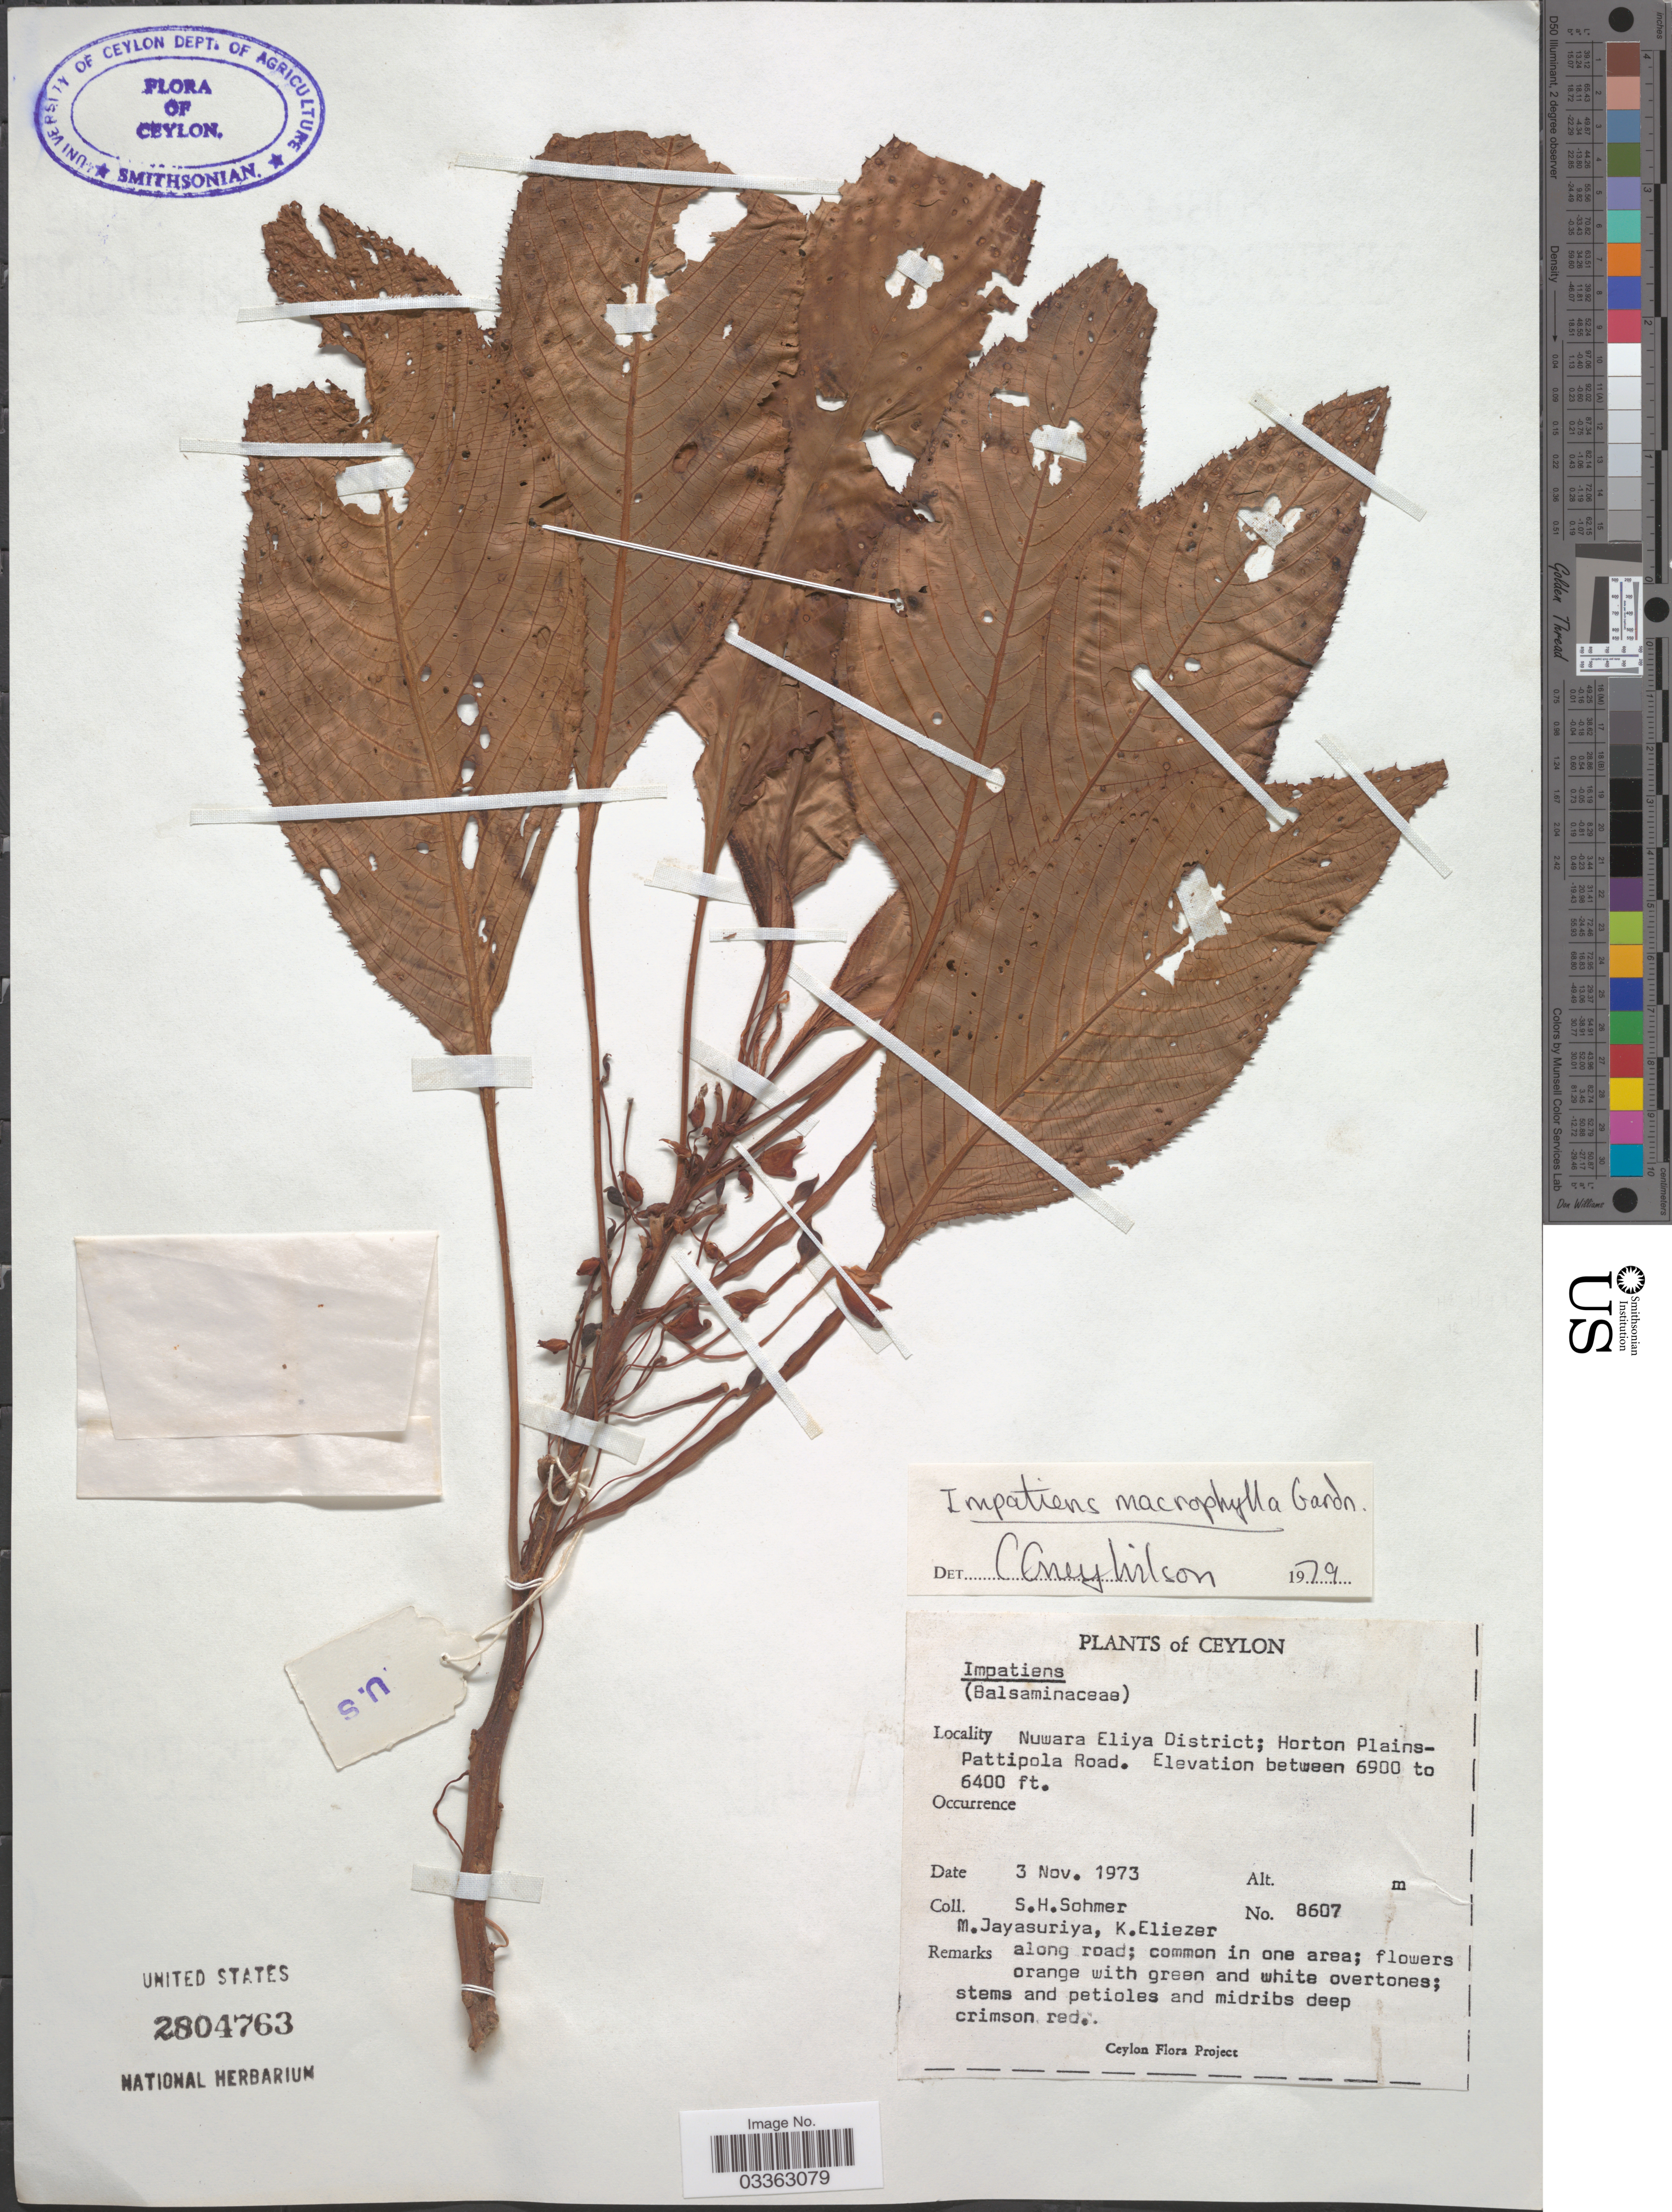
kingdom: Plantae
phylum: Tracheophyta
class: Magnoliopsida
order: Ericales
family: Balsaminaceae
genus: Impatiens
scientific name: Impatiens macrophylla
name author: Gardner ex Hook.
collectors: S. H. Sohmer, M. Jayasuriya & K. Eliezer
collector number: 8607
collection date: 1973-11-03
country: Sri Lanka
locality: Ceylon, Nuwara Eliya District; Horton Plains Pattipola Road.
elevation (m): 1951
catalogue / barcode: US 2804763